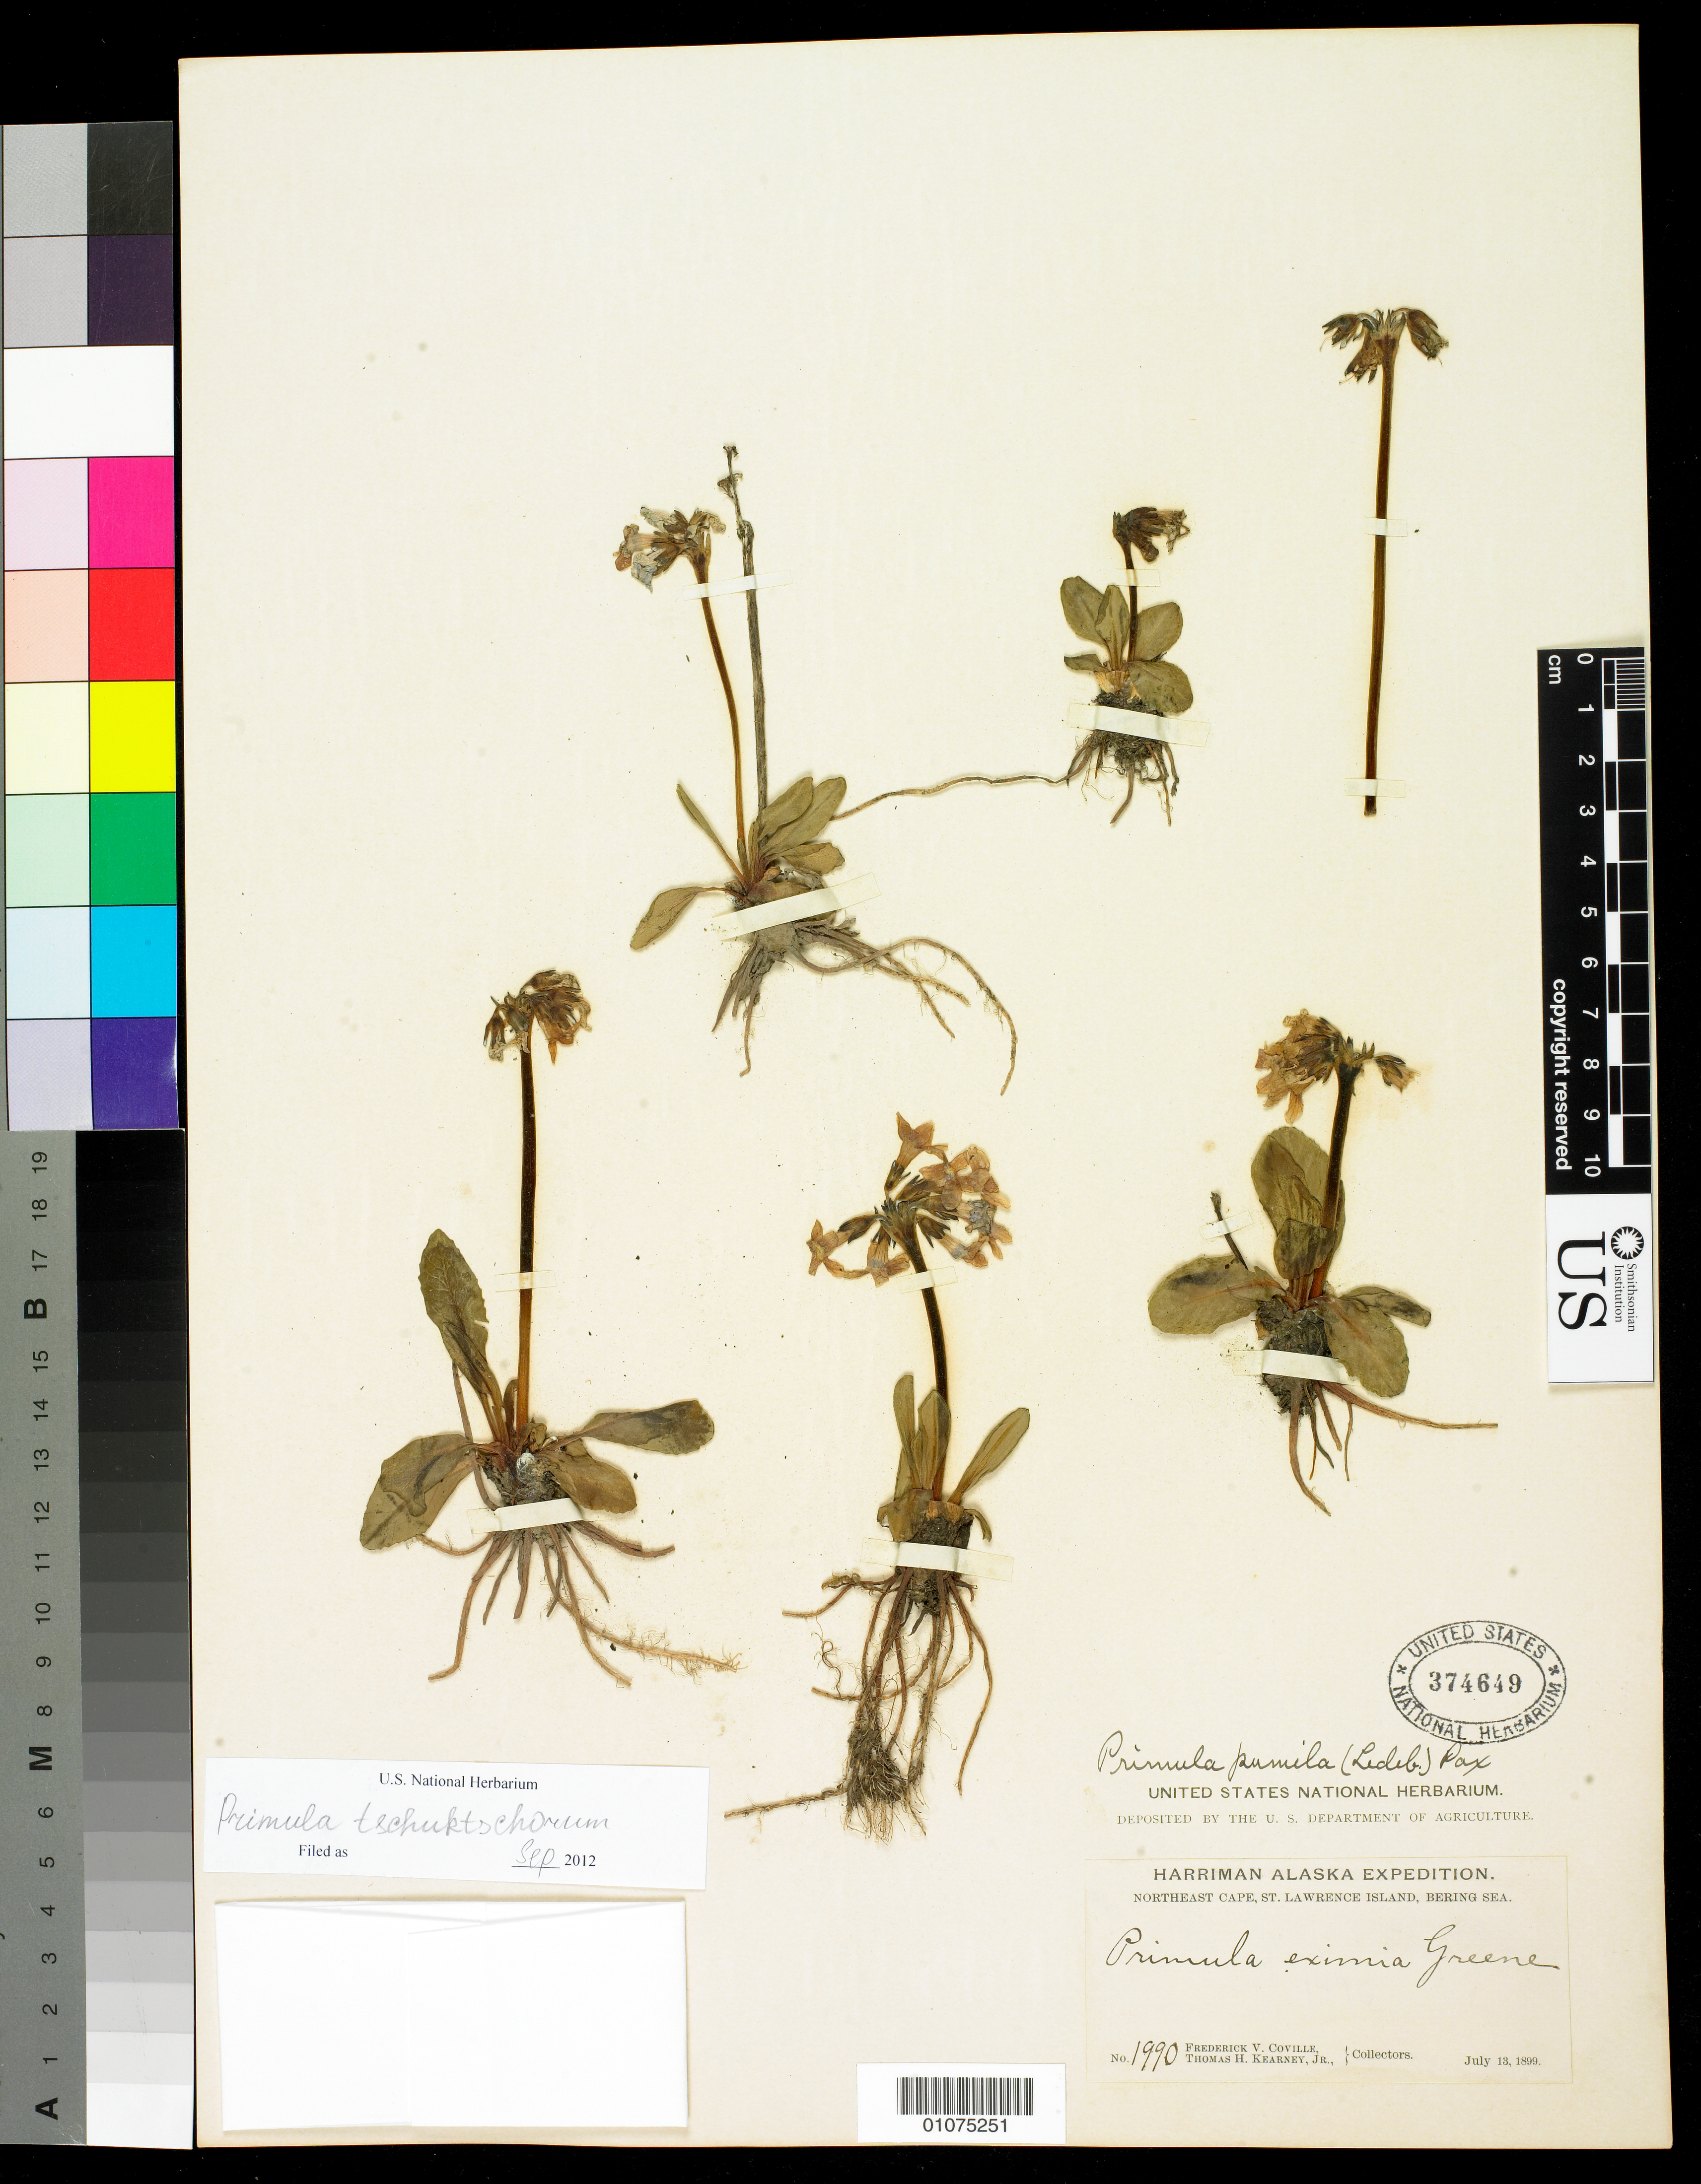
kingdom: Plantae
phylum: Tracheophyta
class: Magnoliopsida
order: Ericales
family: Primulaceae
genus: Primula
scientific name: Primula tschuktschorum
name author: Kjellm.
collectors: F. V. Coville & T. H. Kearney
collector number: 1990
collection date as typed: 13 Jul 1899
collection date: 1899-07-13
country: United States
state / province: Alaska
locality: Northeast Cape, St. Lawrence Island, Bering Sea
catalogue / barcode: US 374649